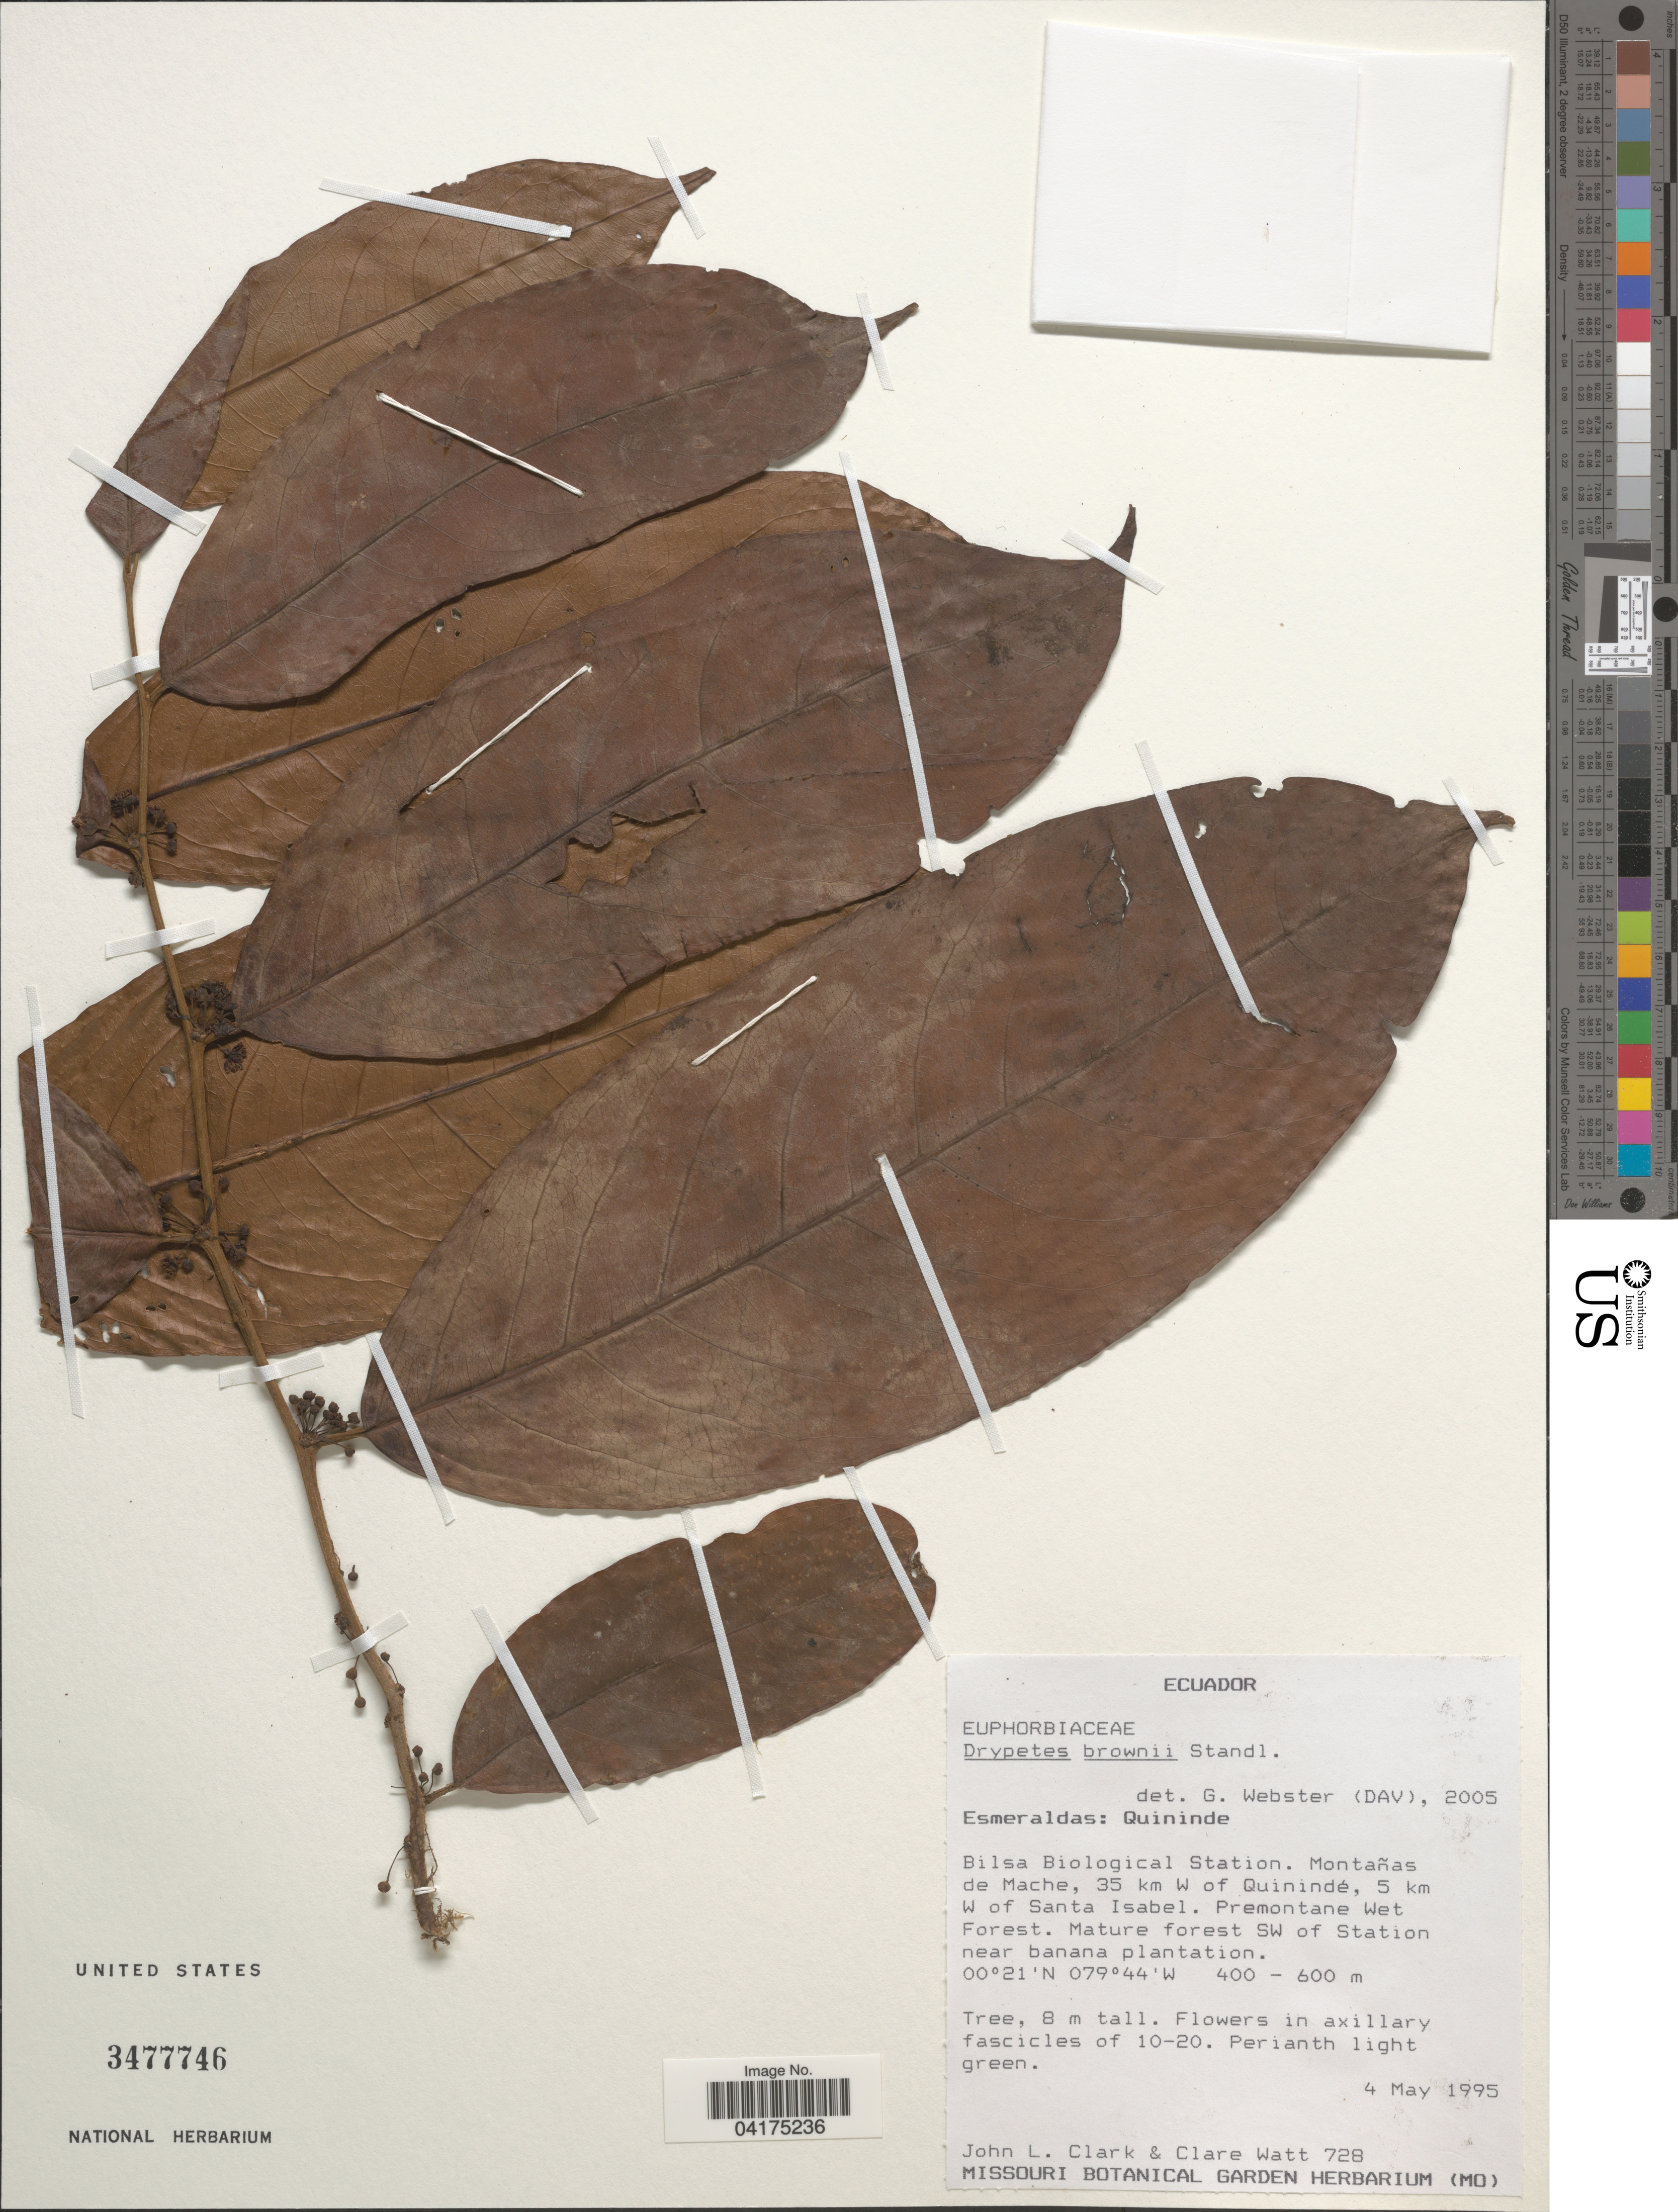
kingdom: Plantae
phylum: Tracheophyta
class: Magnoliopsida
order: Malpighiales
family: Putranjivaceae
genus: Drypetes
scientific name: Drypetes brownii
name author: Standl.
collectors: J. L. Clark & C. Watt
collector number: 728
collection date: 1995-05-04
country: Ecuador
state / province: Esmeraldas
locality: Quininde. Bilsa Biological Station. Montañas de Mache, 35 km W of Quinindé, 5 km W of Santa Isabel. Premontane Wet Forest. Mature forest SW of Station near banana plantation.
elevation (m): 400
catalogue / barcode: US 3477746